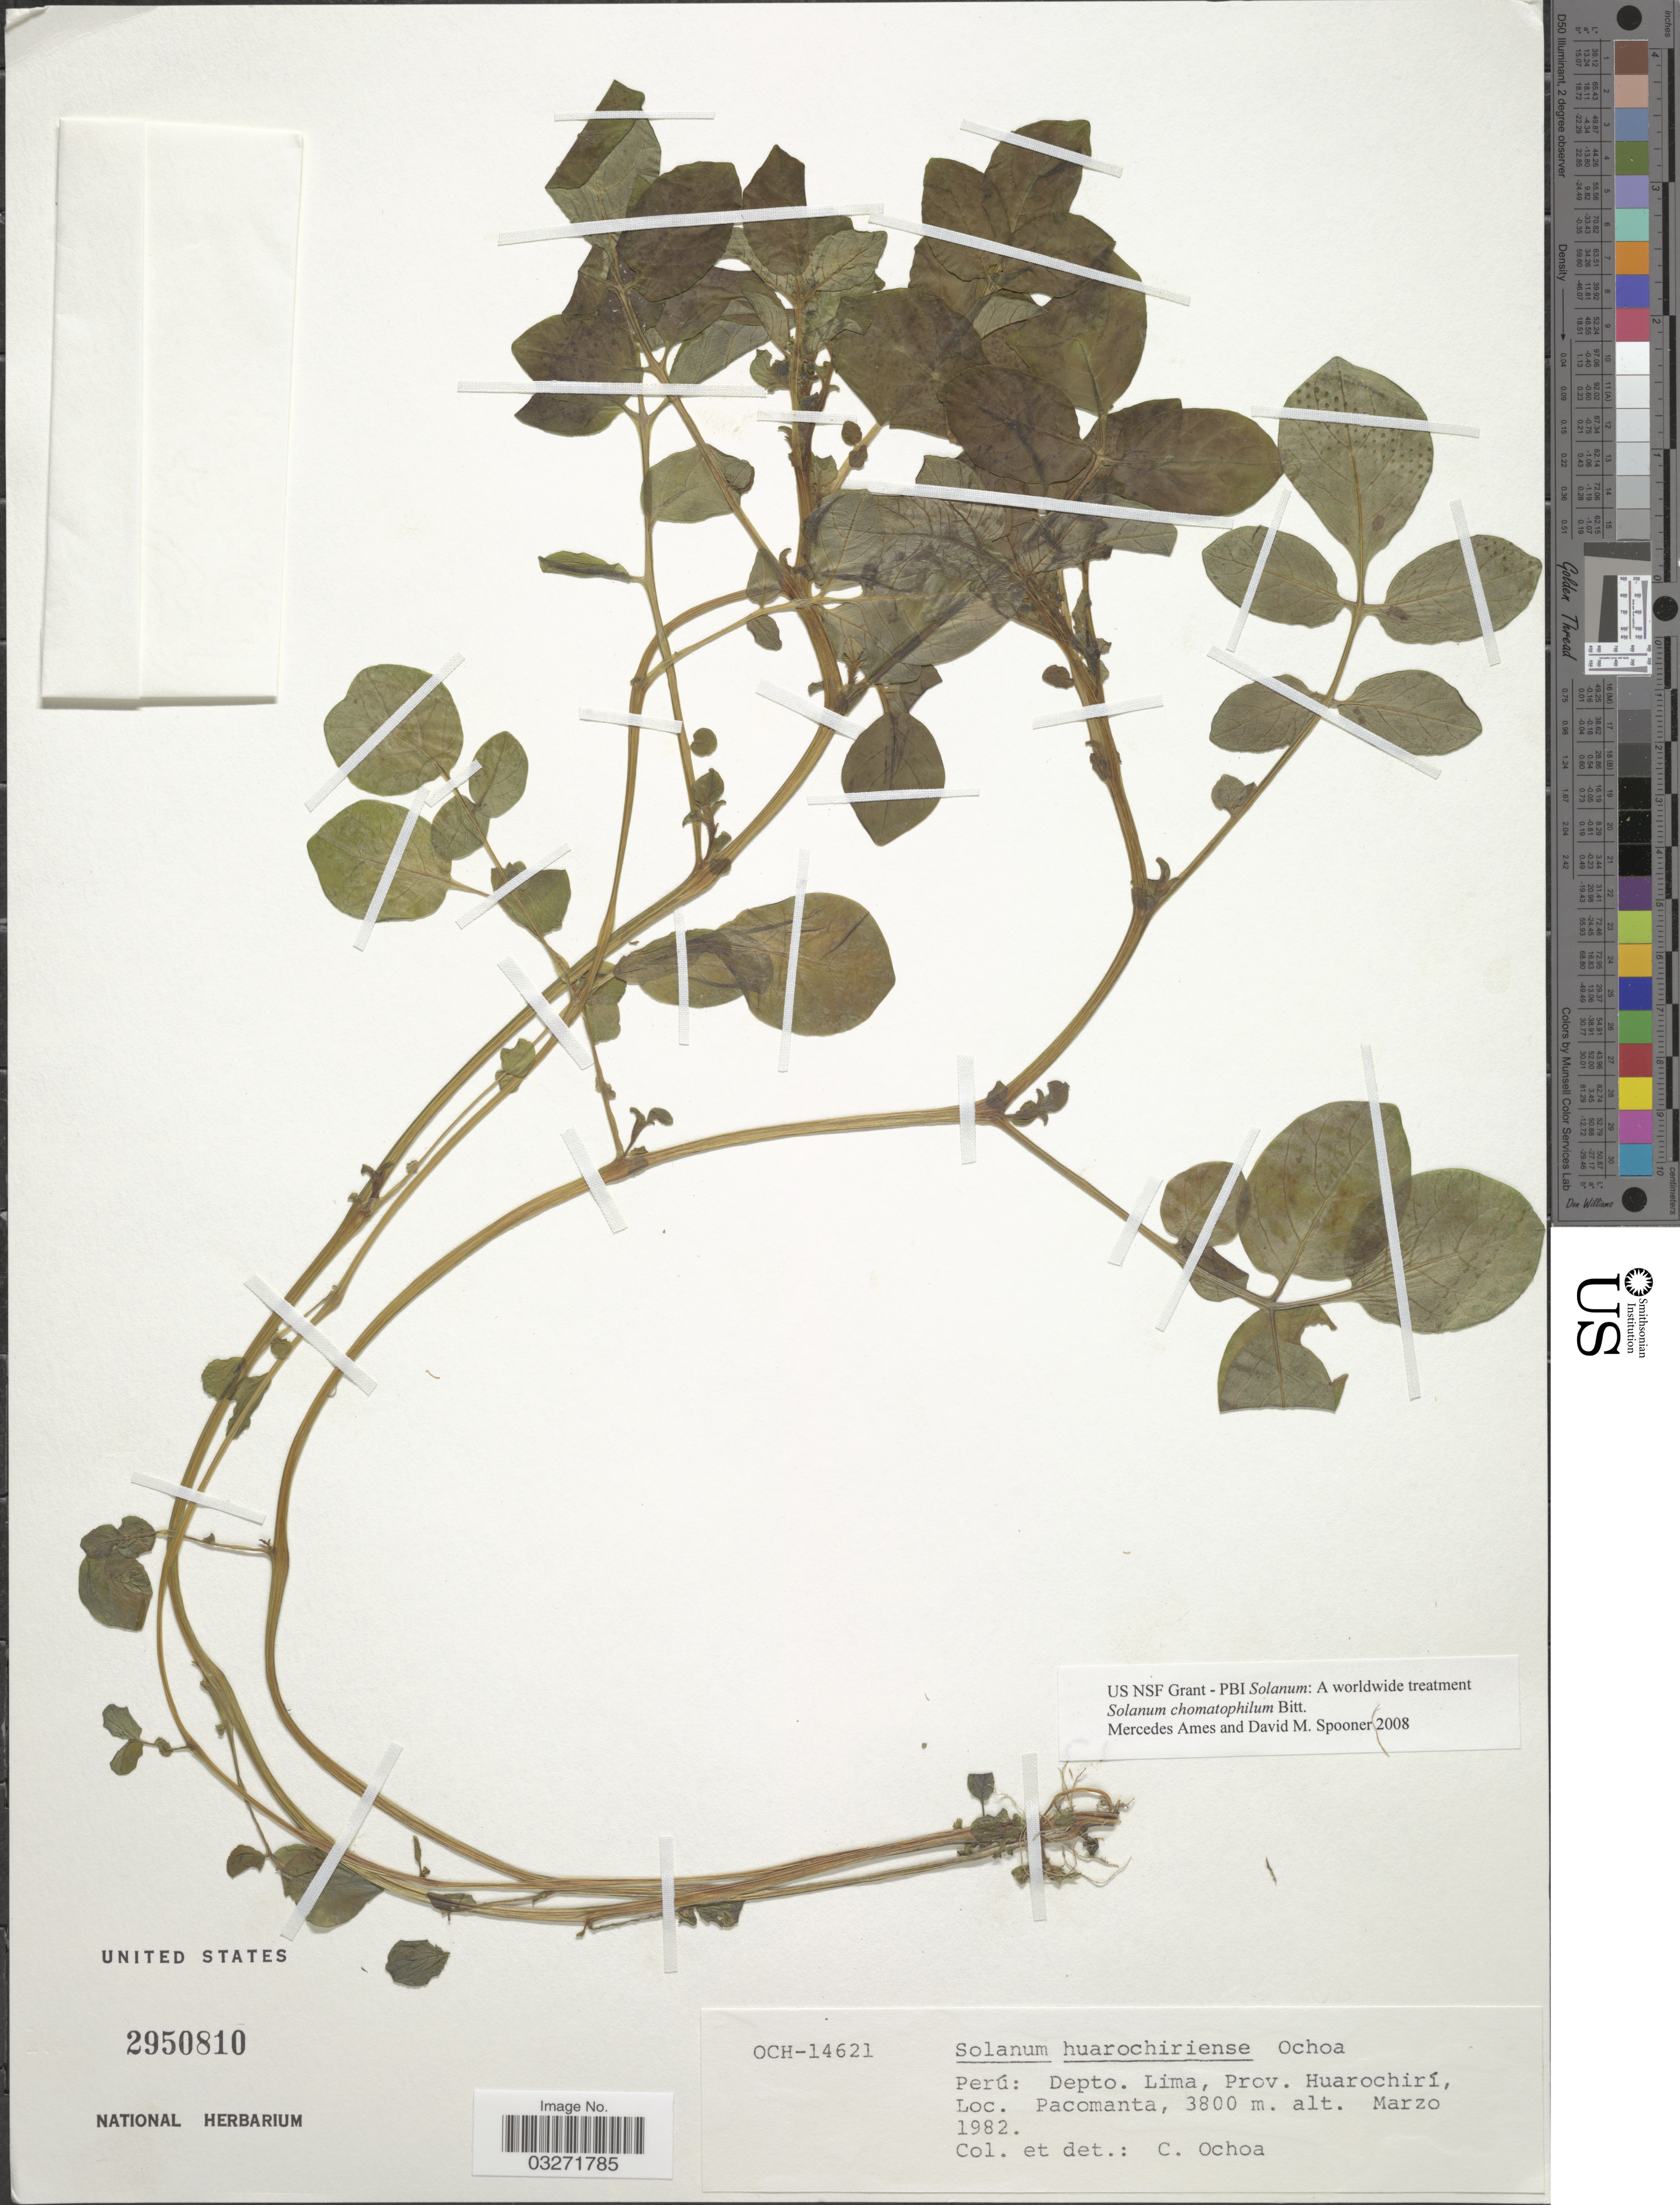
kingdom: Plantae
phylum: Tracheophyta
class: Magnoliopsida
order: Solanales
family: Solanaceae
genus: Solanum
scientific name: Solanum chomatophilum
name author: Bitter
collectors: C. Ochoa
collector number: OCH-14621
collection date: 1982-03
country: Peru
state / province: Lima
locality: Depto. Lima, Prov. Huarochirí, Pacomanta.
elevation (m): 3800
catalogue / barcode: US 2950810